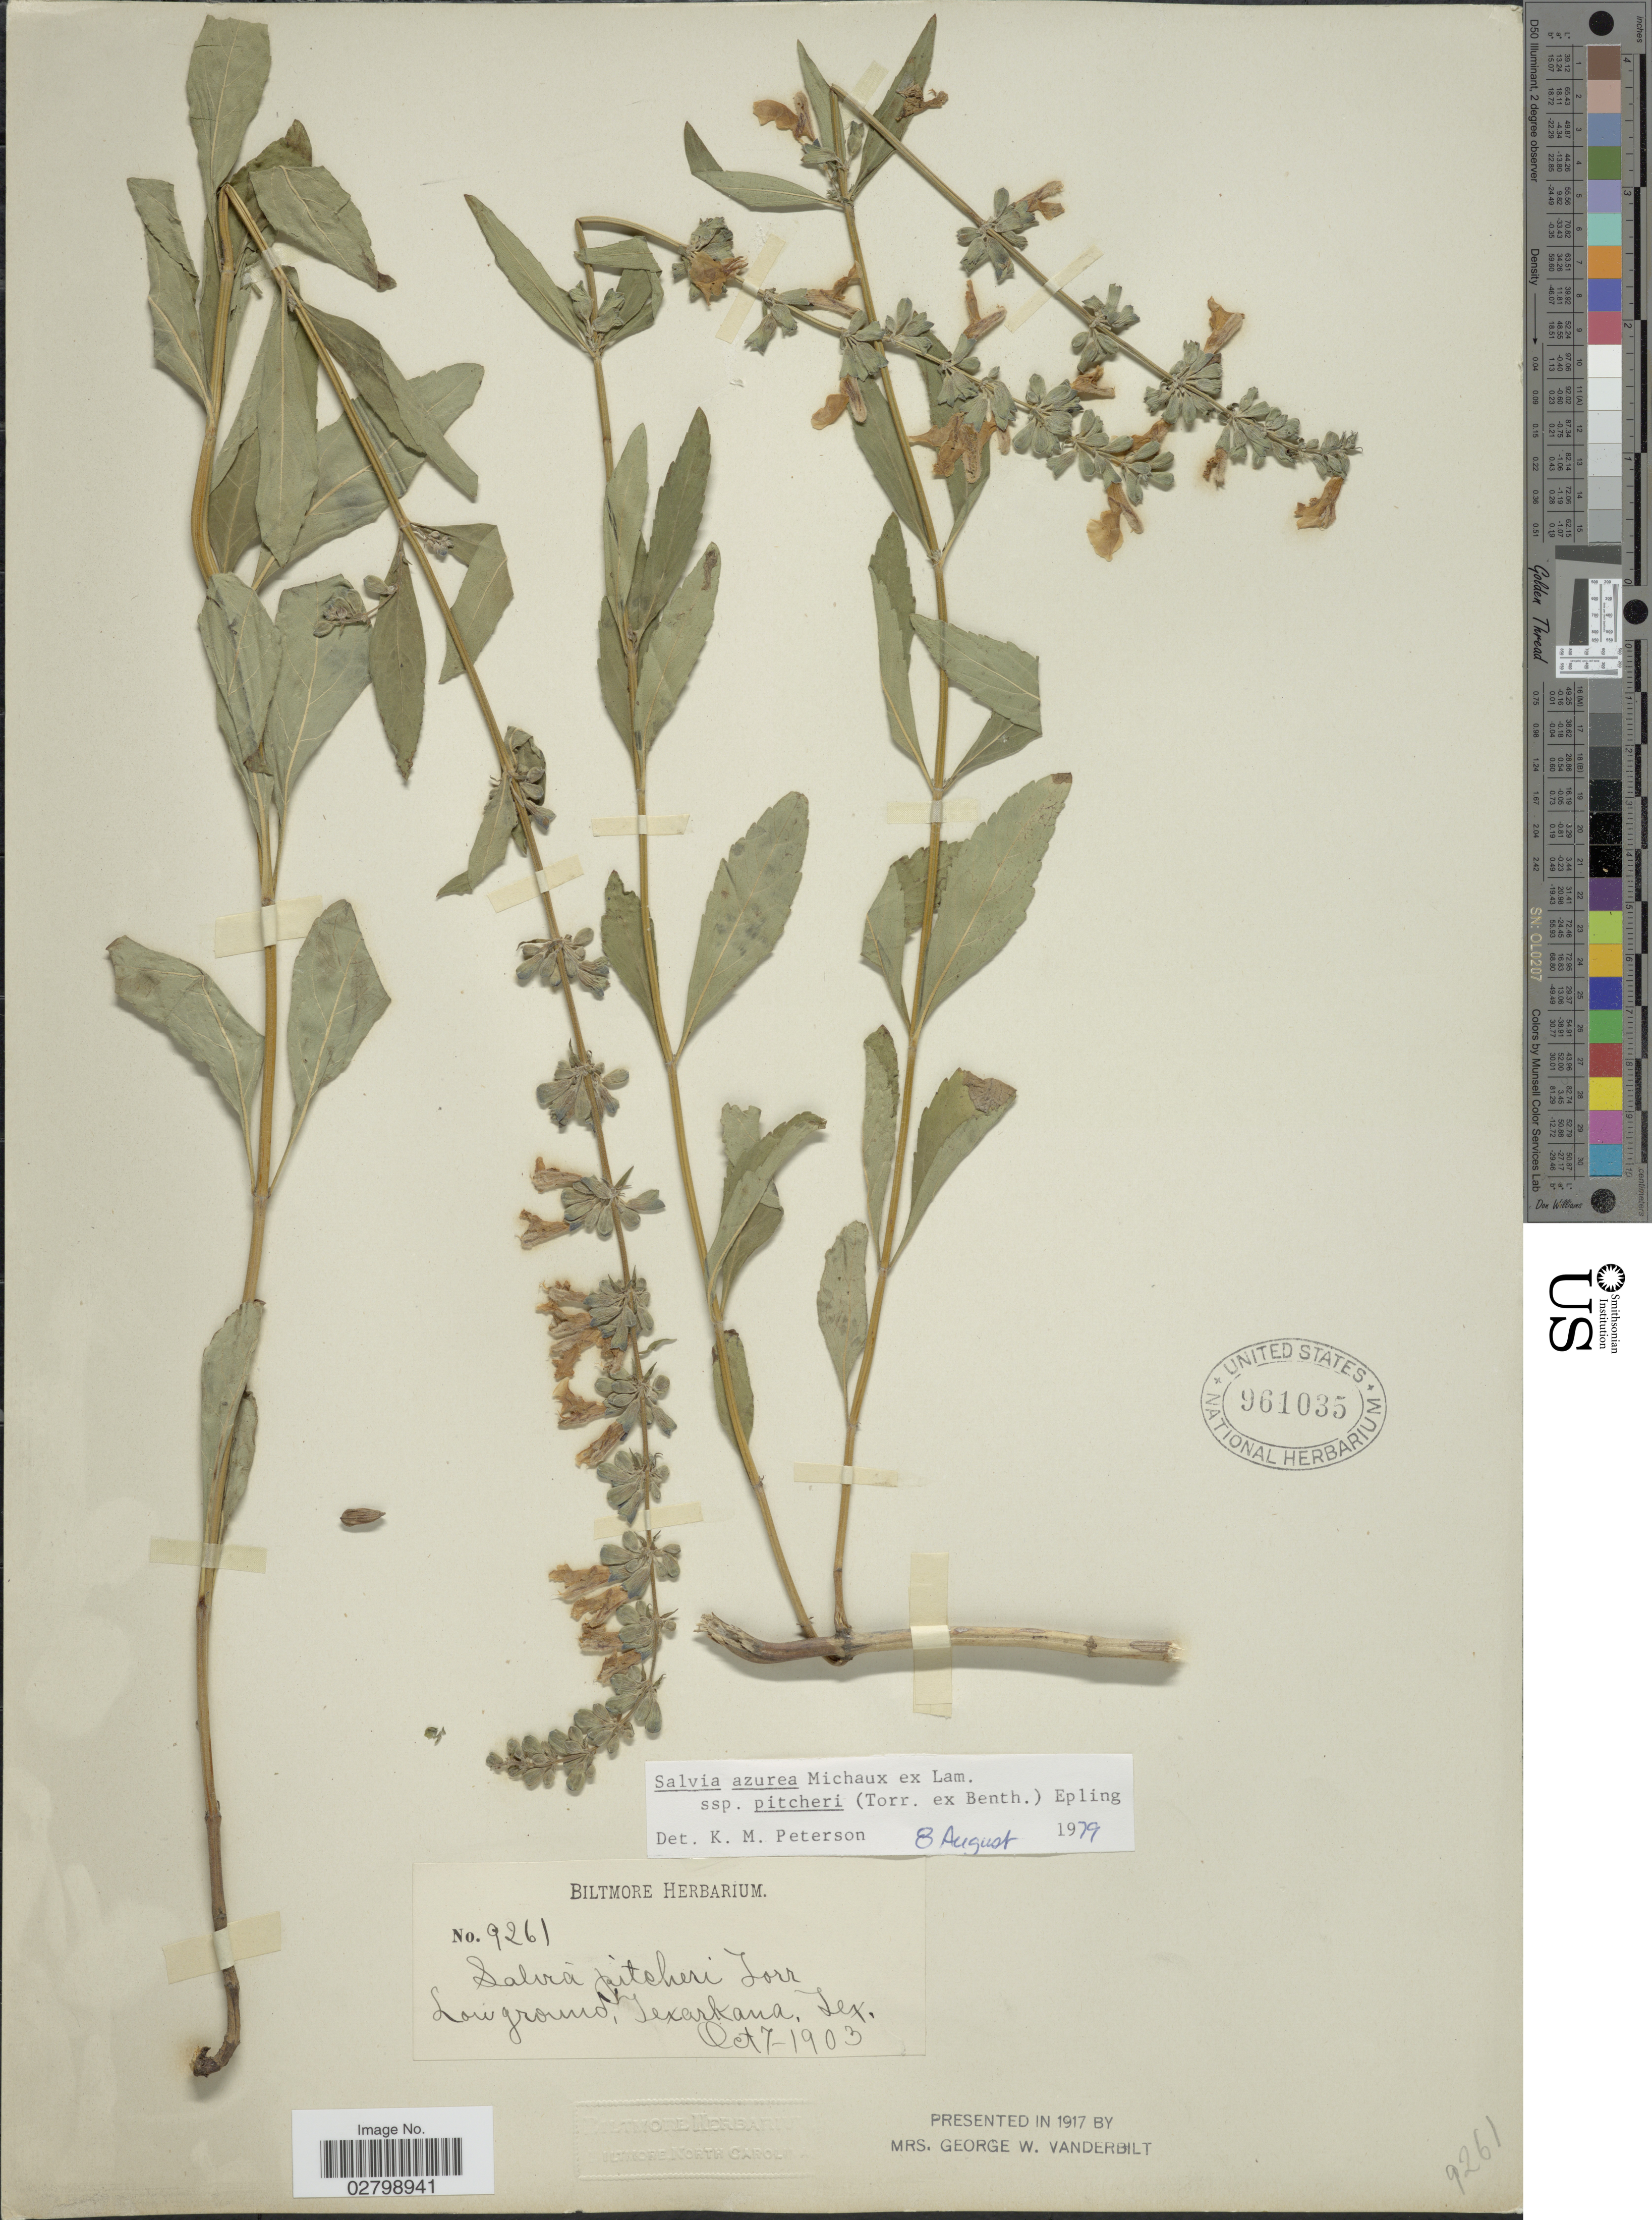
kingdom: Plantae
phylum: Tracheophyta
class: Magnoliopsida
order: Lamiales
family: Lamiaceae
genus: Salvia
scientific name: Salvia azurea subsp. pitcheri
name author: Michx. ex Lam.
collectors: ex herb. Biltmore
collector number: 9261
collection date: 1903-10-07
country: United States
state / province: Texas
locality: Low ground, Texarkana.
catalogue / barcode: US 961035